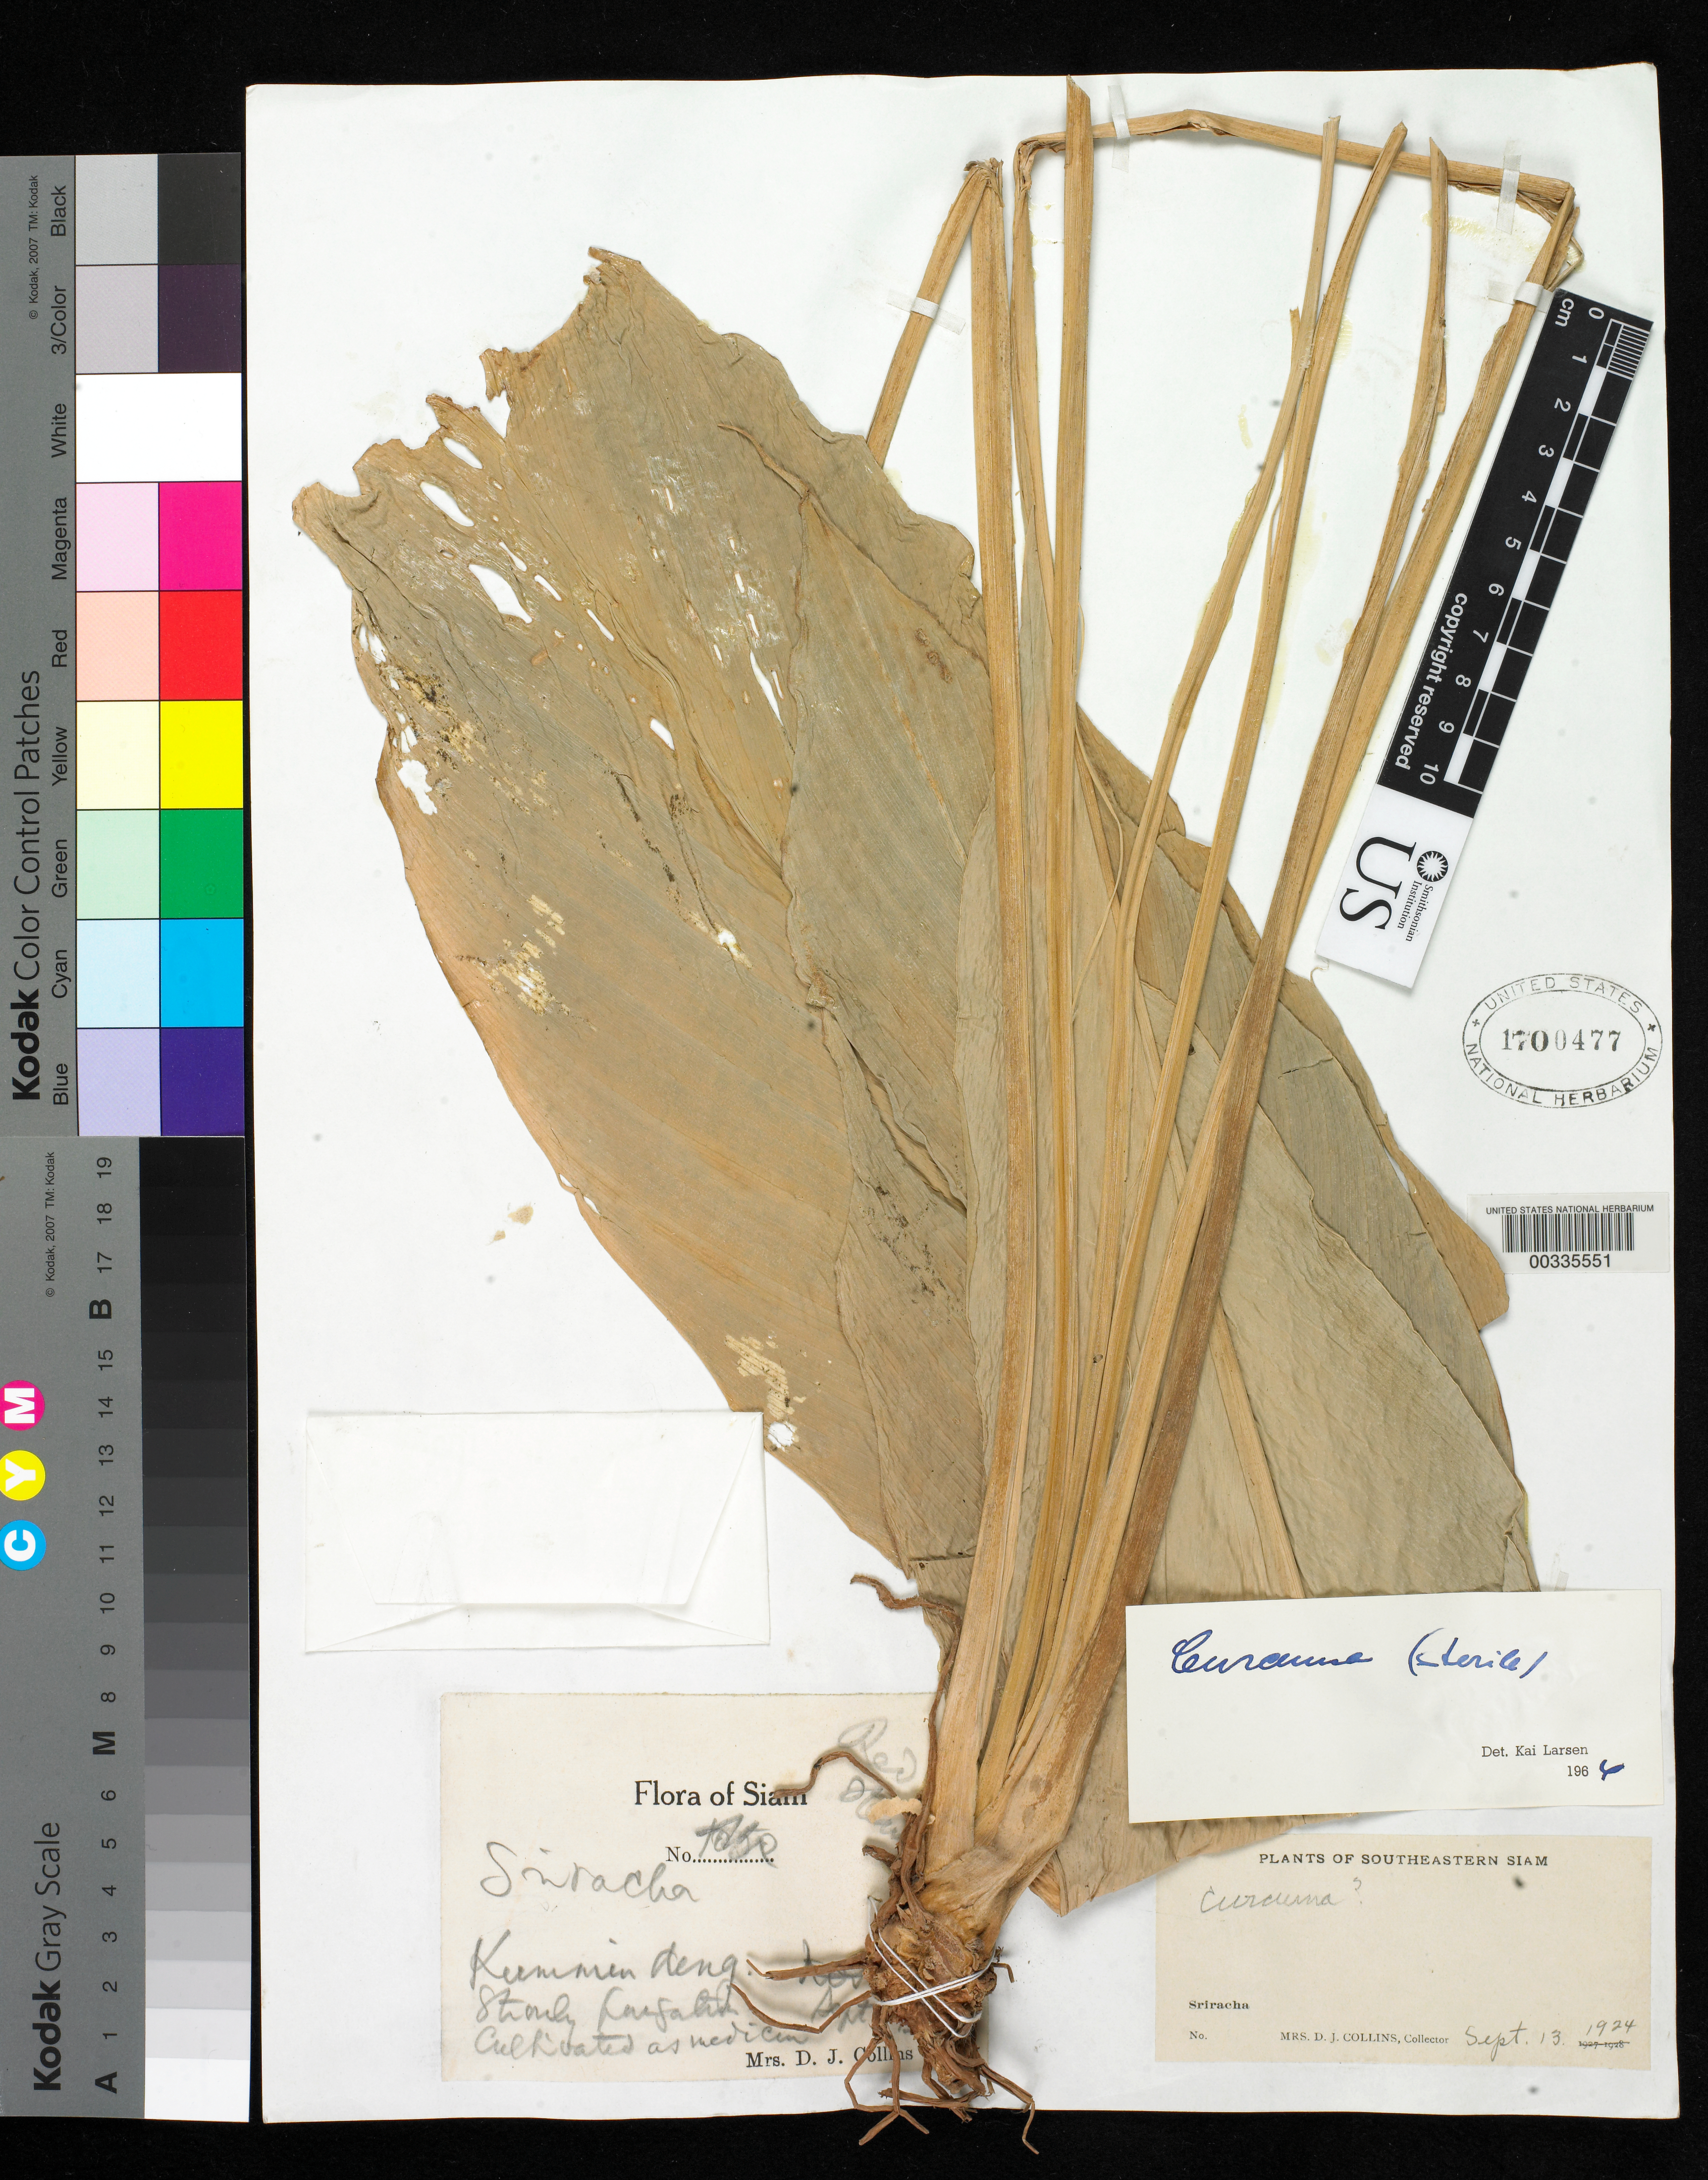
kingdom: Plantae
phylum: Tracheophyta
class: Liliopsida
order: Zingiberales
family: Zingiberaceae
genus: Curcuma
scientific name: Curcuma sp.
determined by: Larsen, K.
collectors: Mrs. D. J. Collins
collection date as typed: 13 Sep 1924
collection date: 1924-09-13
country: Thailand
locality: Plants of southeastern siam, sriracha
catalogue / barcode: US 1700477